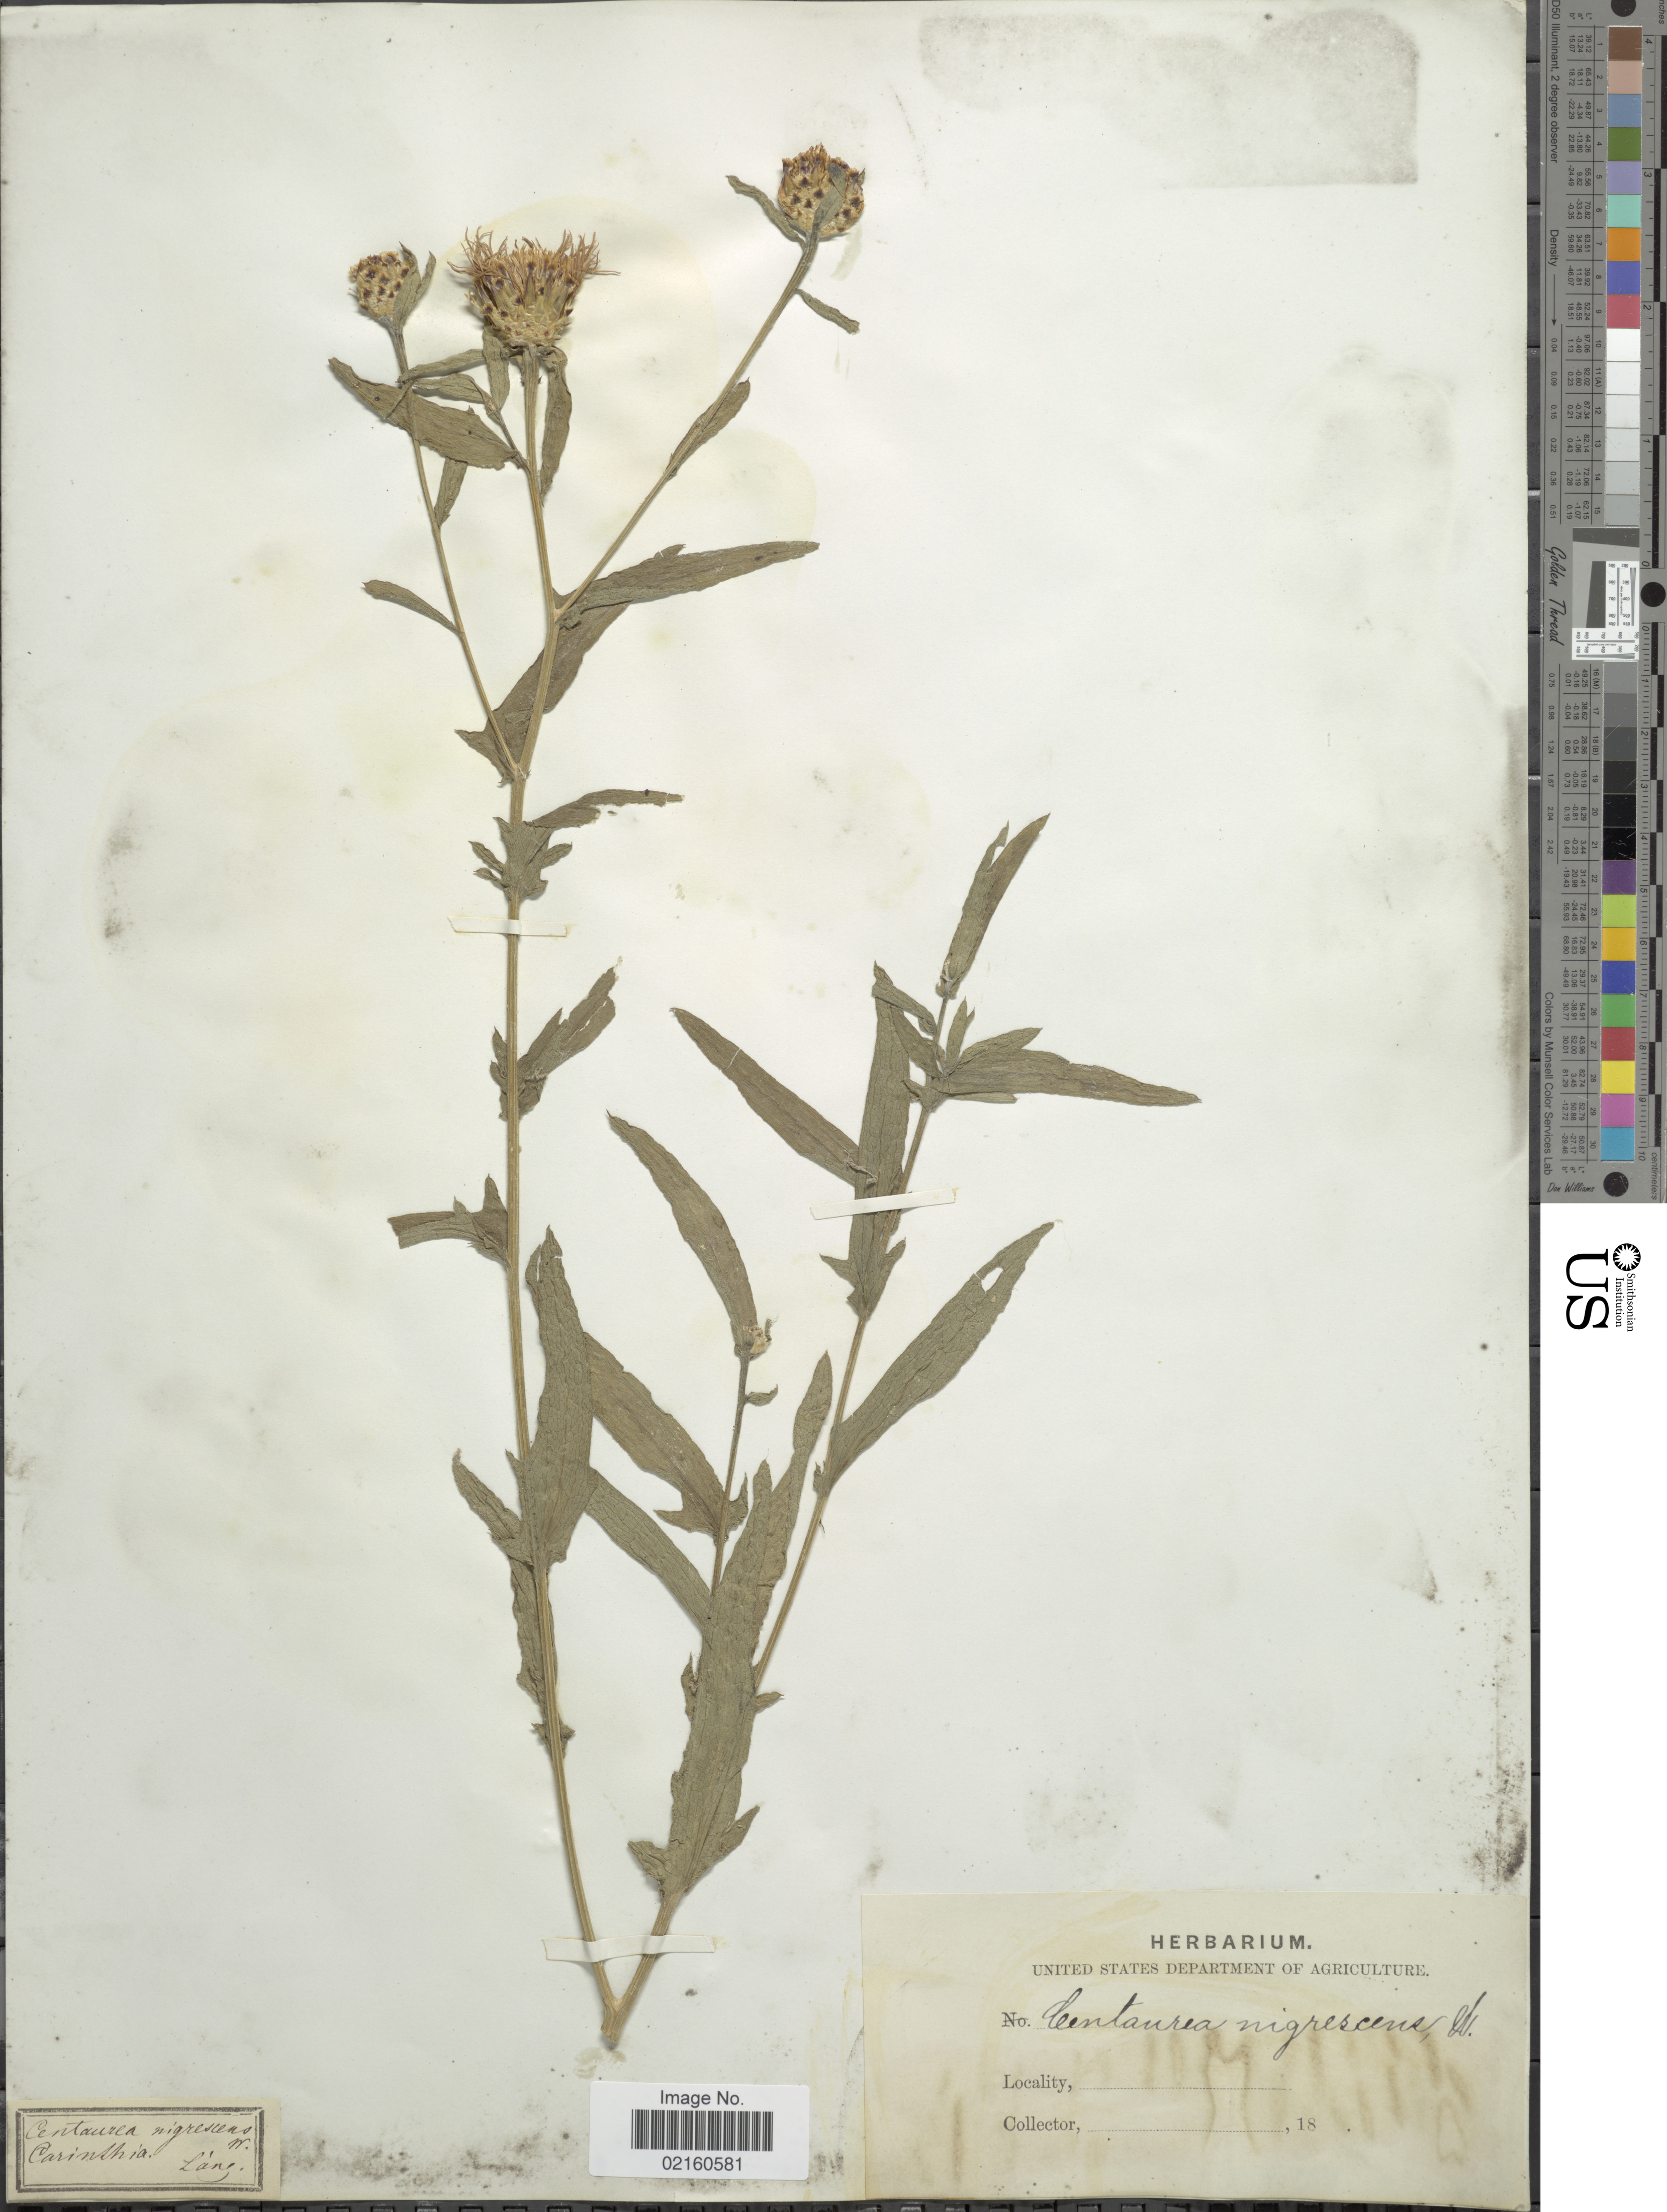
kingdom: Plantae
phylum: Tracheophyta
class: Magnoliopsida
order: Asterales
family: Asteraceae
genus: Centaurea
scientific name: Centaurea nigrescens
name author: Willd.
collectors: Lane, --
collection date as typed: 18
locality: Carinshia [interpreted] [unsure placement]